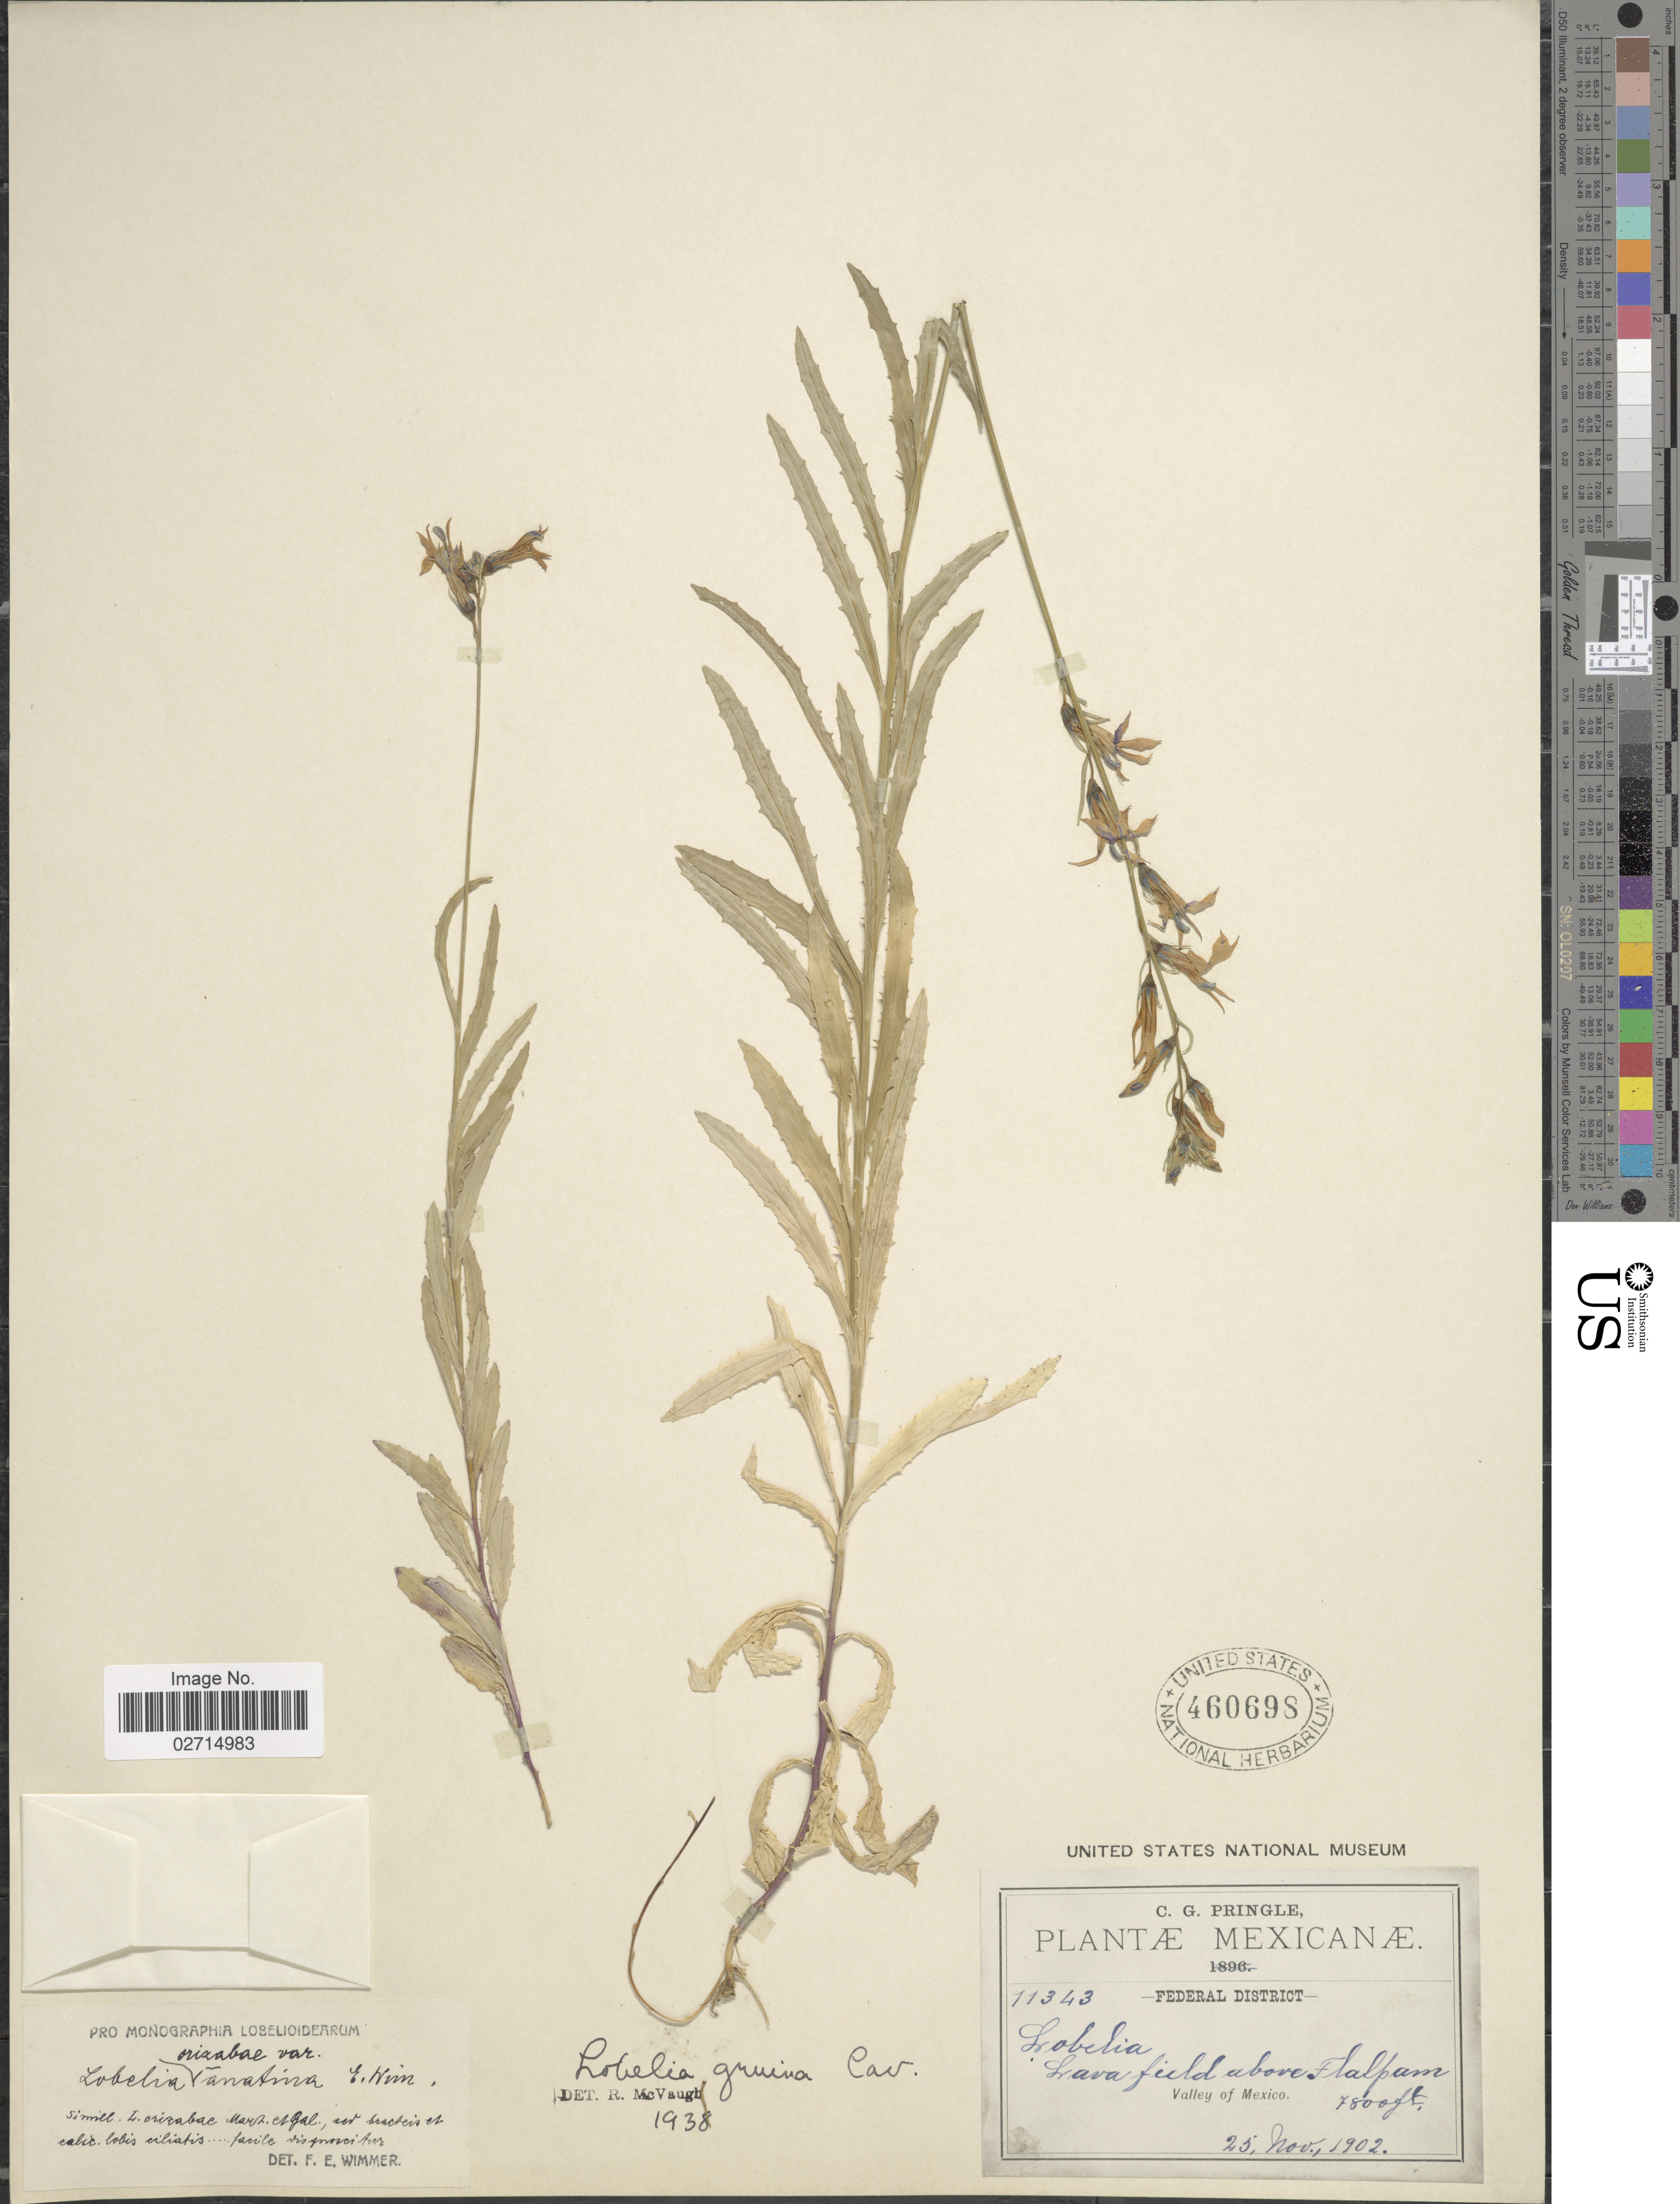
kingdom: Plantae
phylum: Tracheophyta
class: Magnoliopsida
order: Asterales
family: Campanulaceae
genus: Lobelia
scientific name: Lobelia gruina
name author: Cav.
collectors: C. G. Pringle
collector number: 11343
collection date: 1902-11-25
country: Mexico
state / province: Distrito Federal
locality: Federal District, Lava field above Flalpam, Valley of Mexico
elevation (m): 2377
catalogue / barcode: US 460698